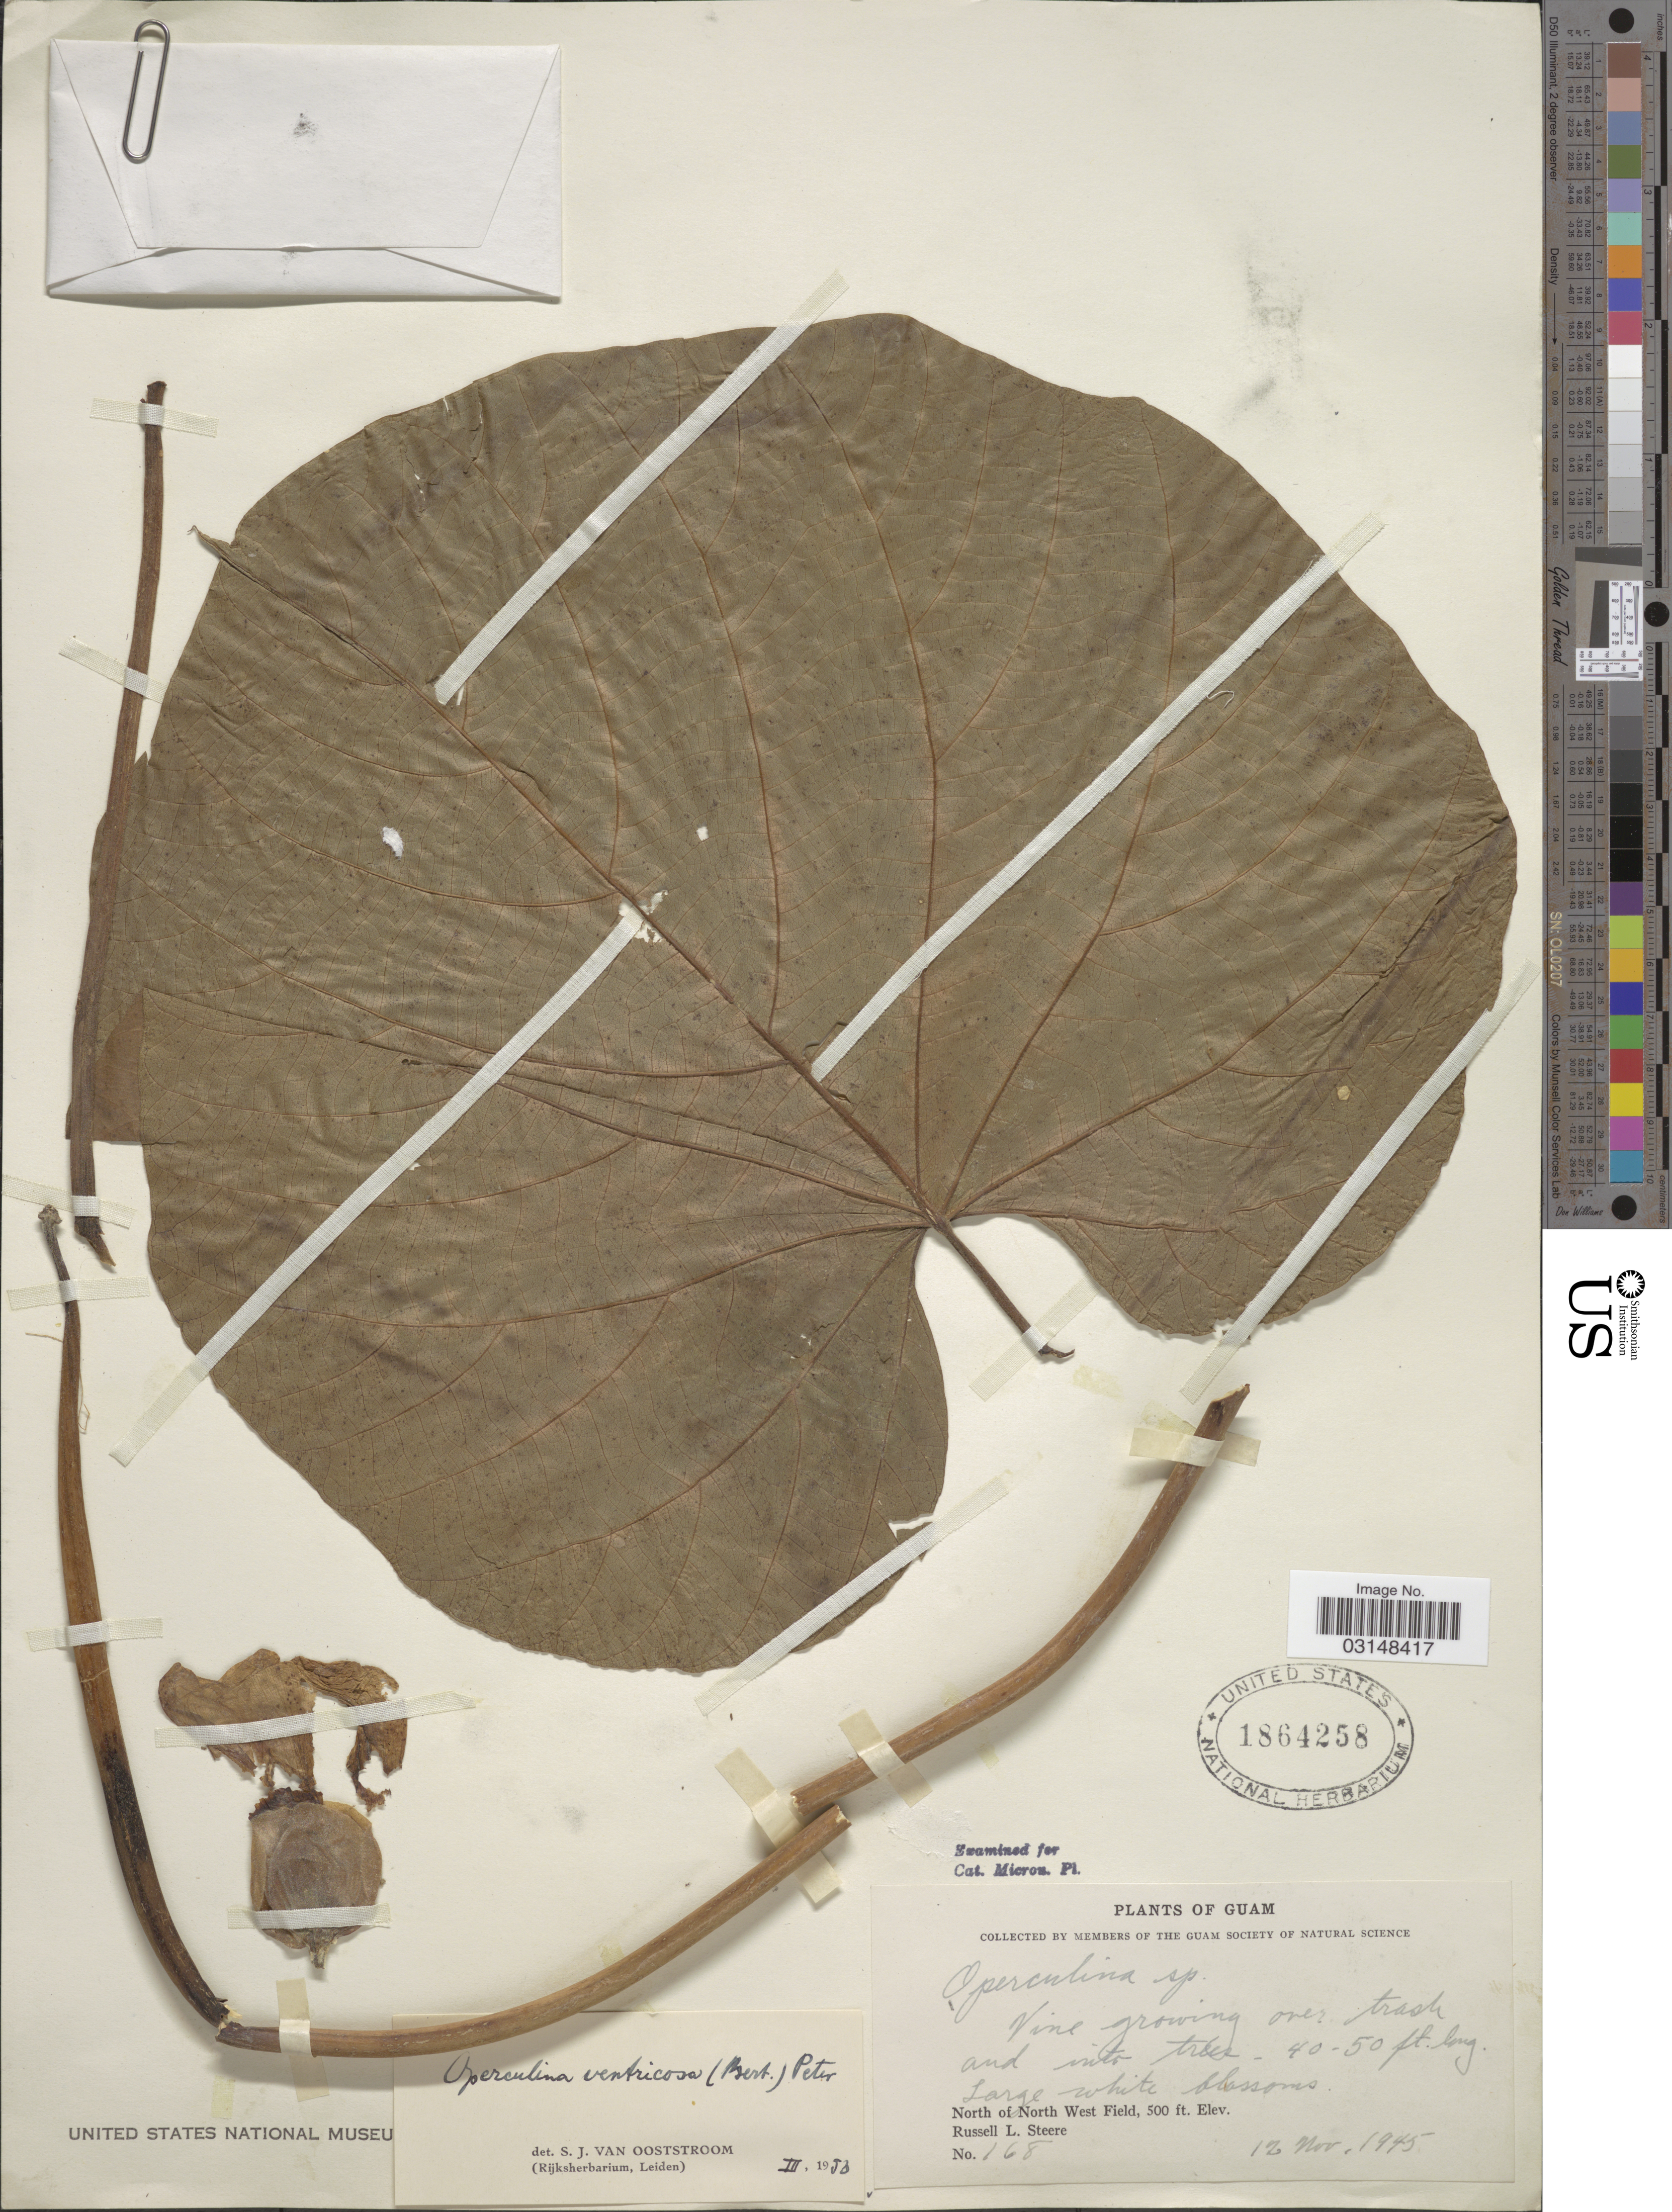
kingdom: Plantae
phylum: Tracheophyta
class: Magnoliopsida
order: Solanales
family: Convolvulaceae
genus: Operculina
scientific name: Operculina ventricosa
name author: (Aubl.) Barb. Rodr.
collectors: R. L. Steere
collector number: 168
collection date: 1945-11-12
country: Guam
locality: North of North West Field.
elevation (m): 152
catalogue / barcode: US 1864258